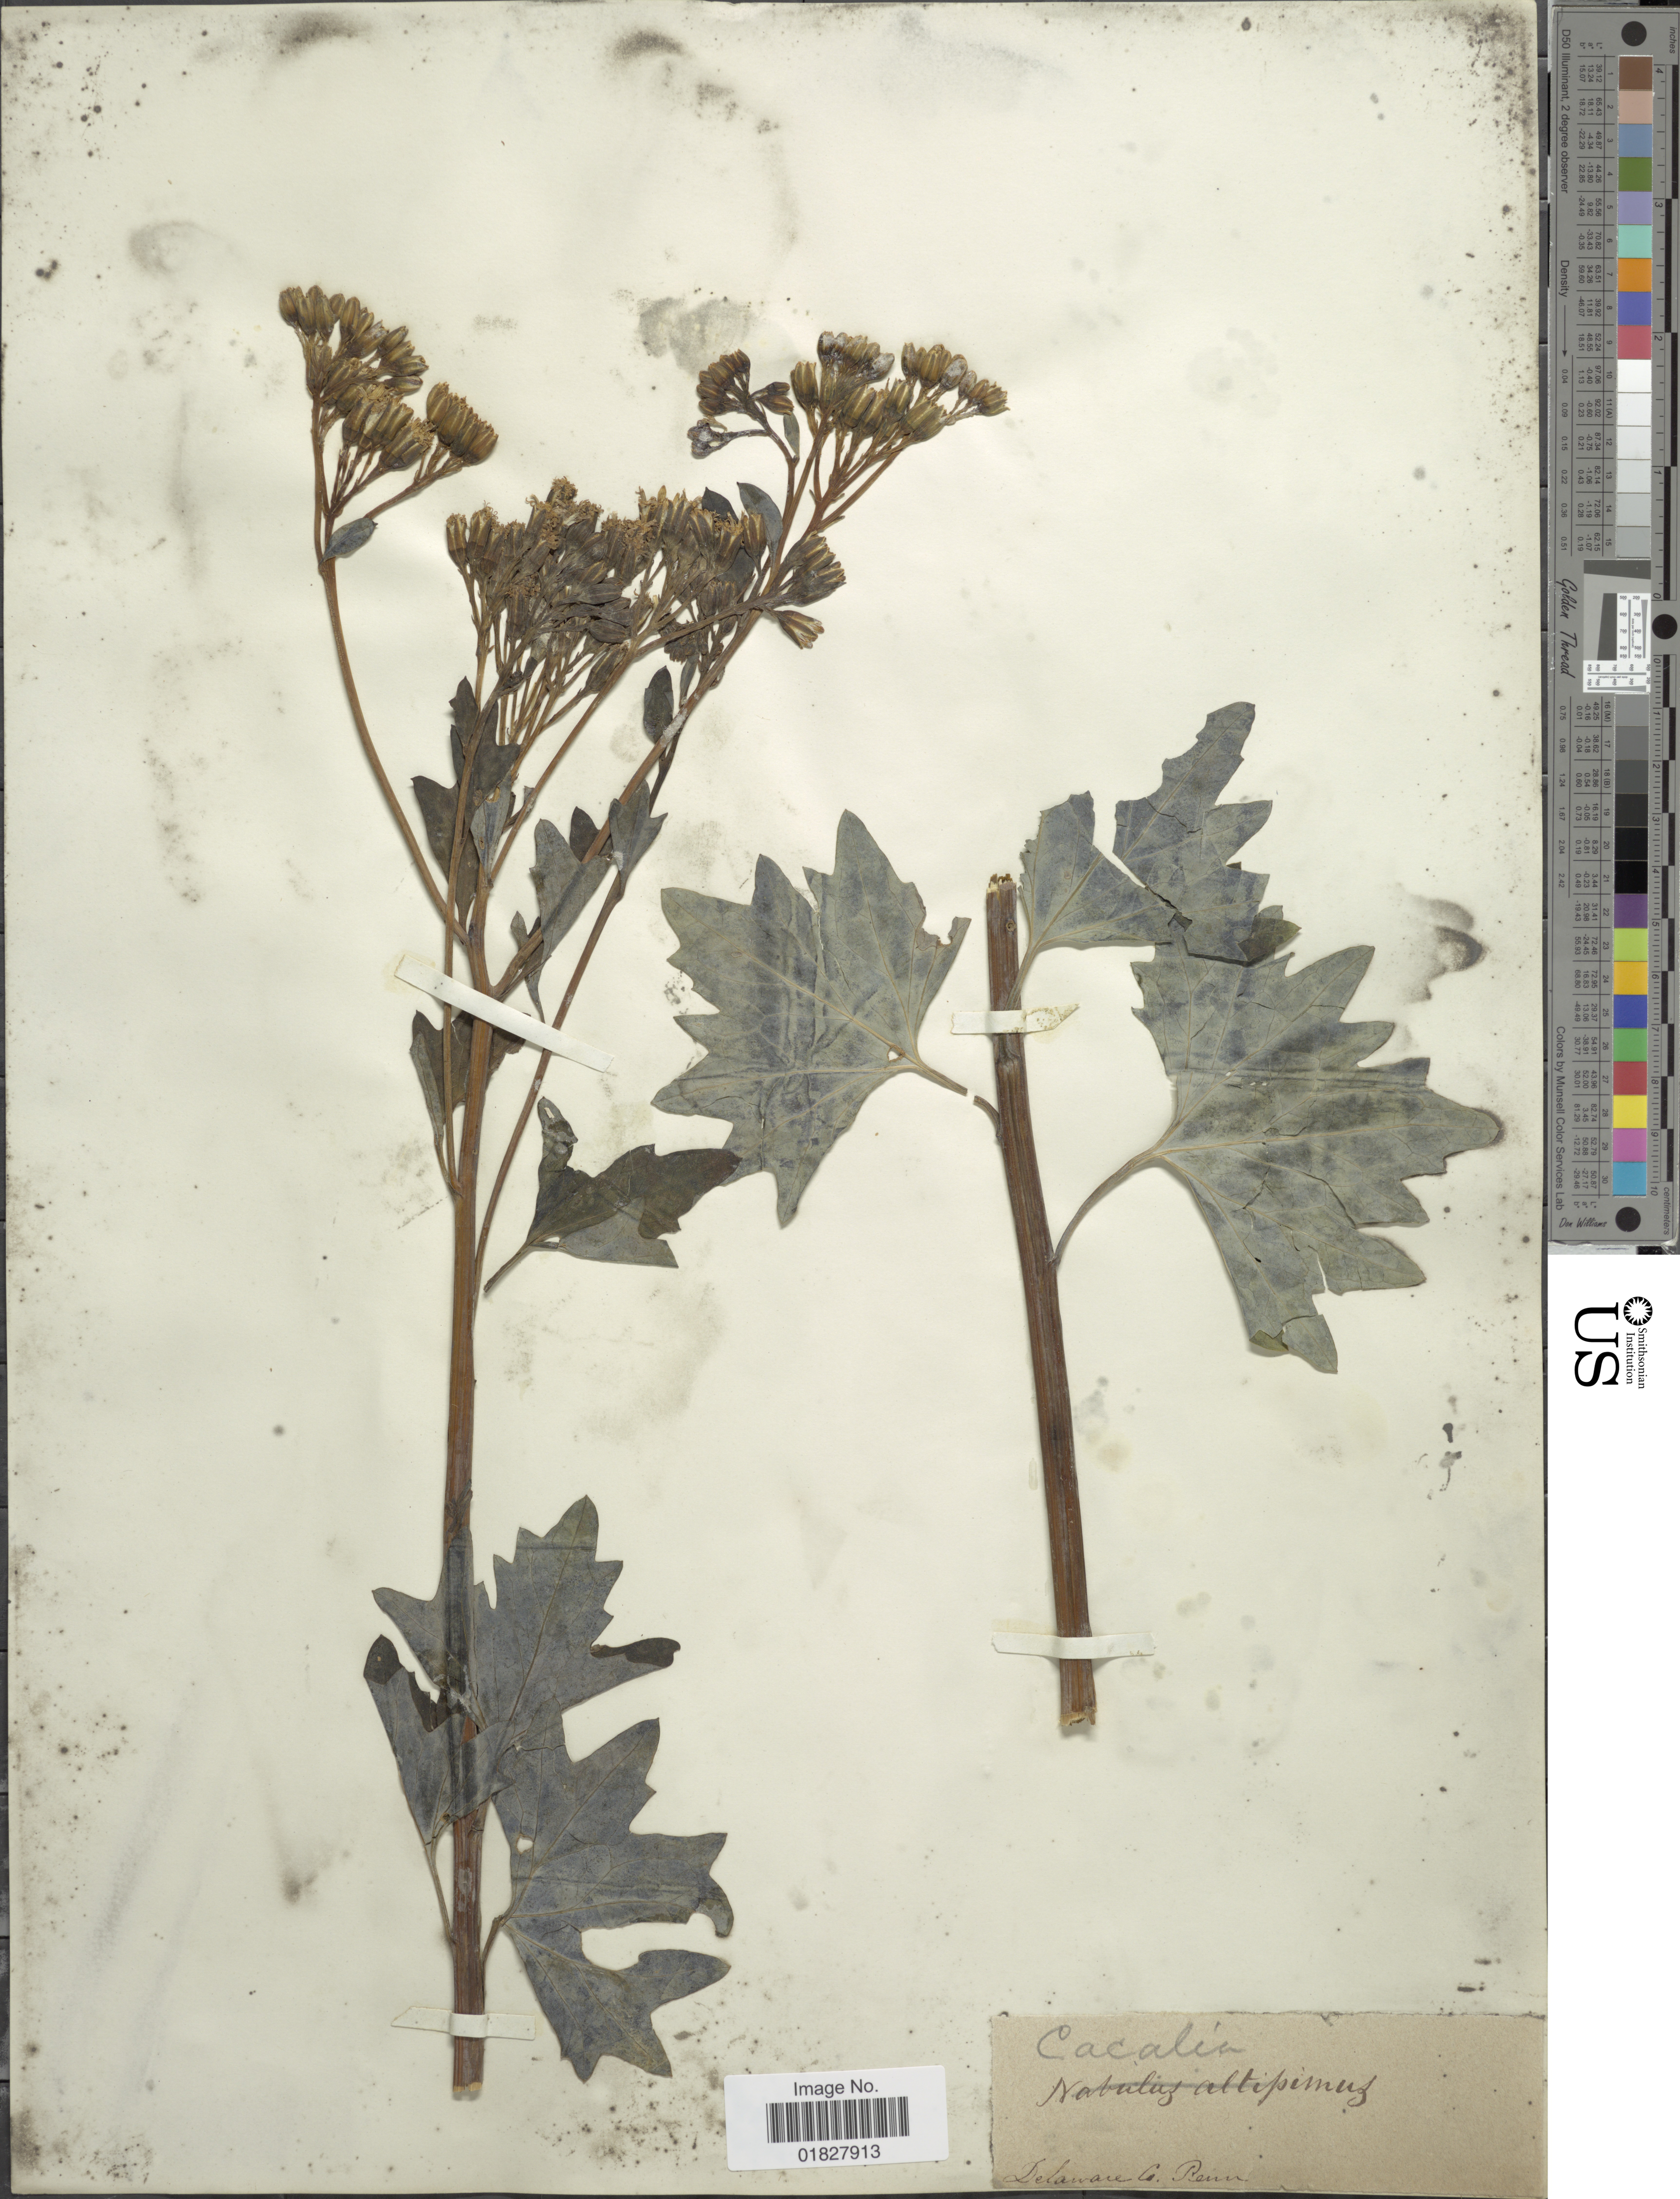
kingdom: Plantae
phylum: Tracheophyta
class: Magnoliopsida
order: Asterales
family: Asteraceae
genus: Arnoglossum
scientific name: Arnoglossum atriplicifolium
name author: (L.) H. Rob.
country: United States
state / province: Pennsylvania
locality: Delaware Co. Penn.